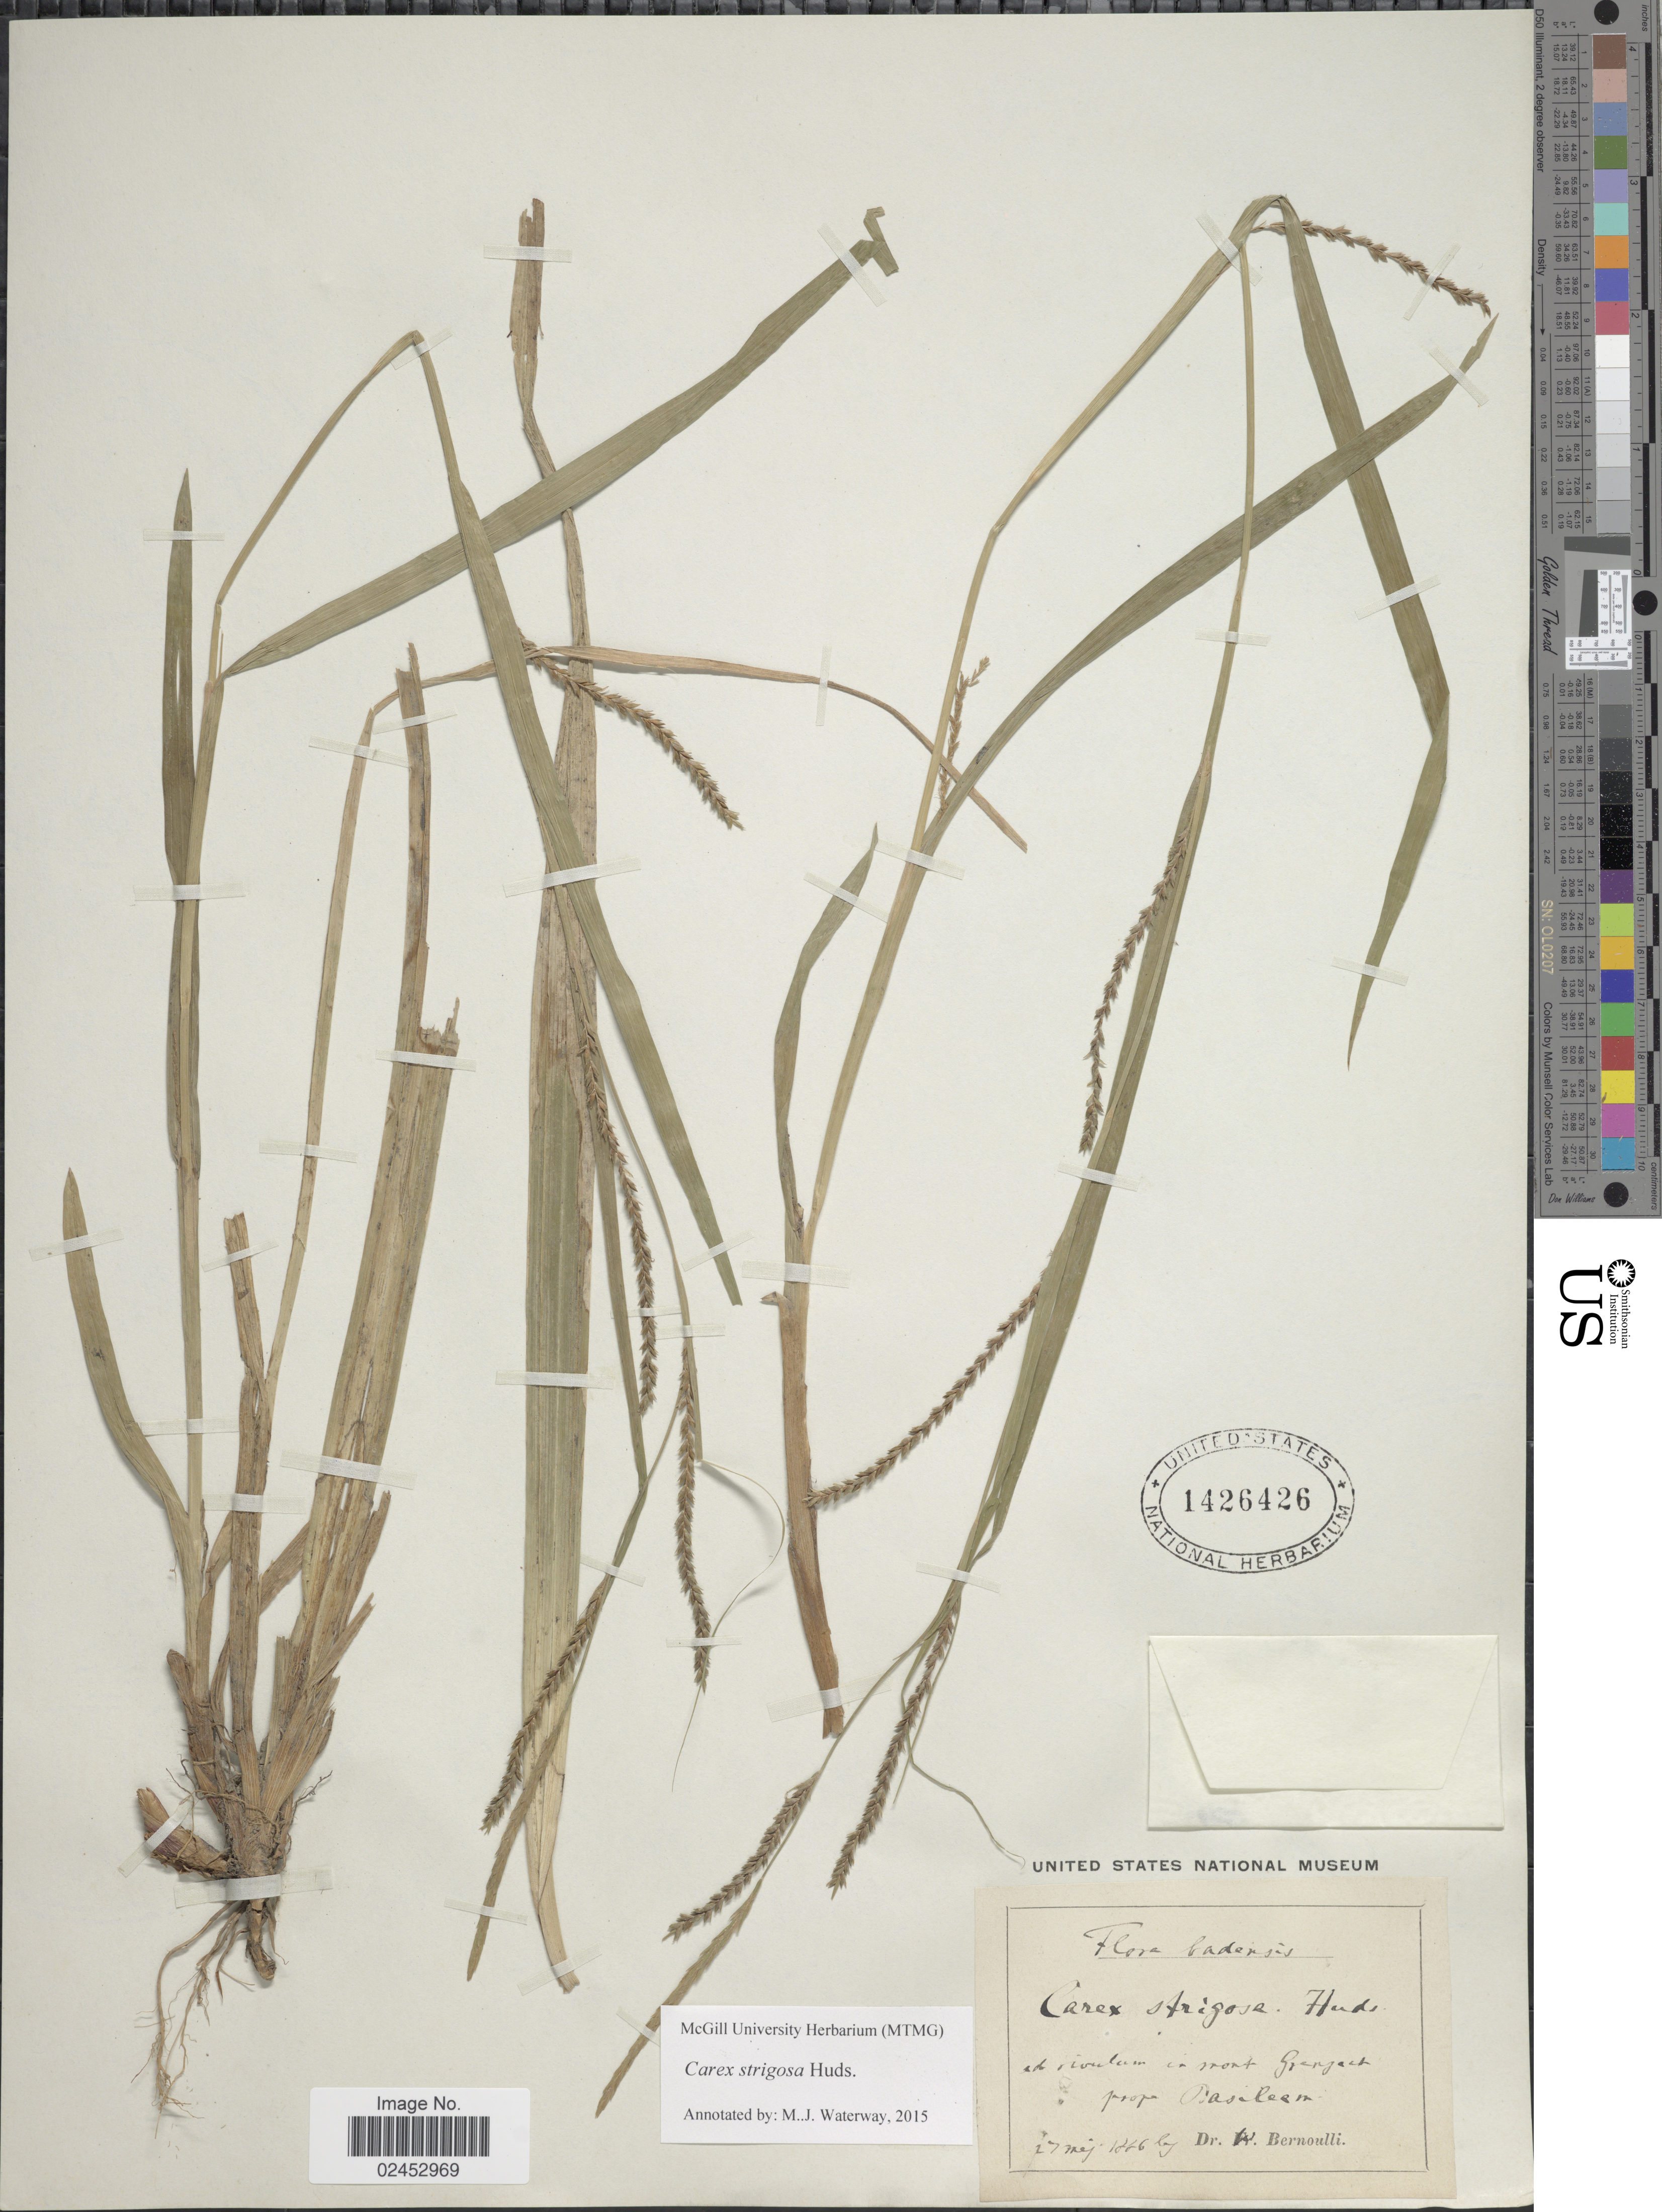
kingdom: Plantae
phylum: Tracheophyta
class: Liliopsida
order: Poales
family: Cyperaceae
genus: Carex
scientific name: Carex strigosa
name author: Huds.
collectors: W. Bernoulli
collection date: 1886-05-27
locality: Badensis, ad rivukum in mont Grengat prope Basilesn [interpreted]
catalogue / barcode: US 1426426